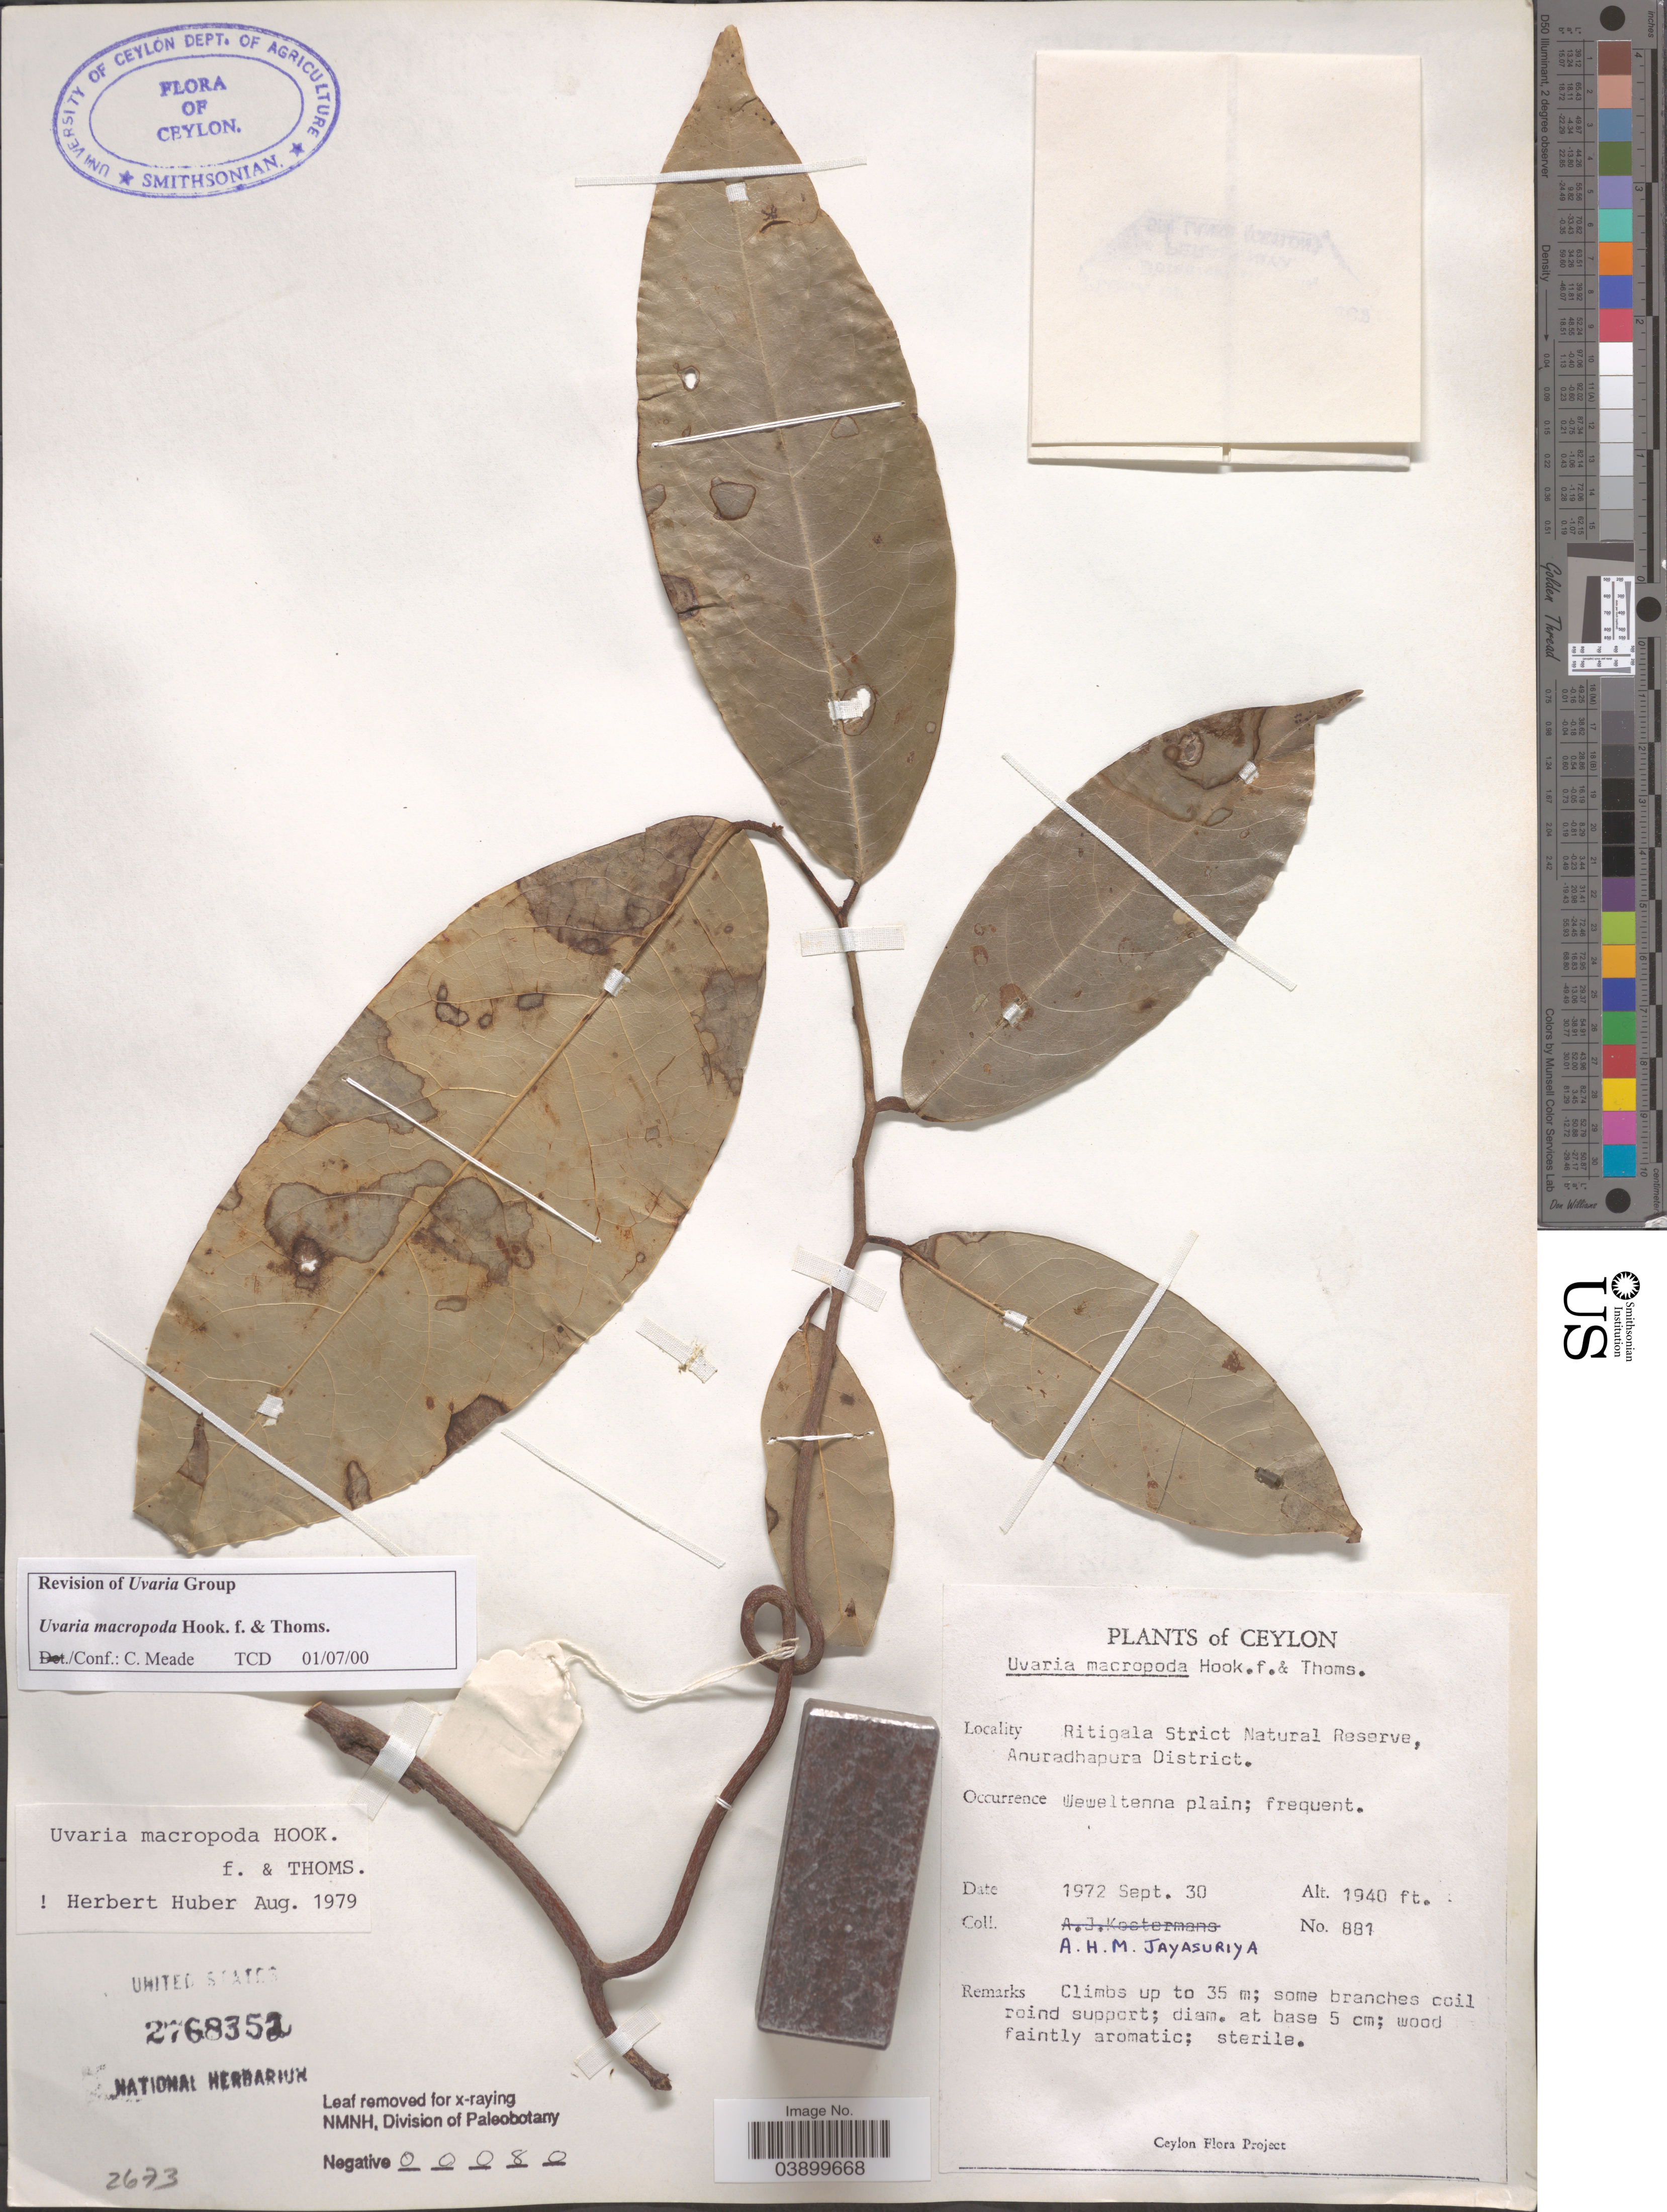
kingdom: Plantae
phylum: Tracheophyta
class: Magnoliopsida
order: Magnoliales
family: Annonaceae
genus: Uvaria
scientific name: Uvaria macropoda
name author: Hook. f. & Thomson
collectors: A. H. Jayasuriya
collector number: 881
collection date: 1972-09-30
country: Sri Lanka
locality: Ceylon. Ritigala Strict Natural Reserve, Anuradhapura District.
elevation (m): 591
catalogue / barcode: US 2768352